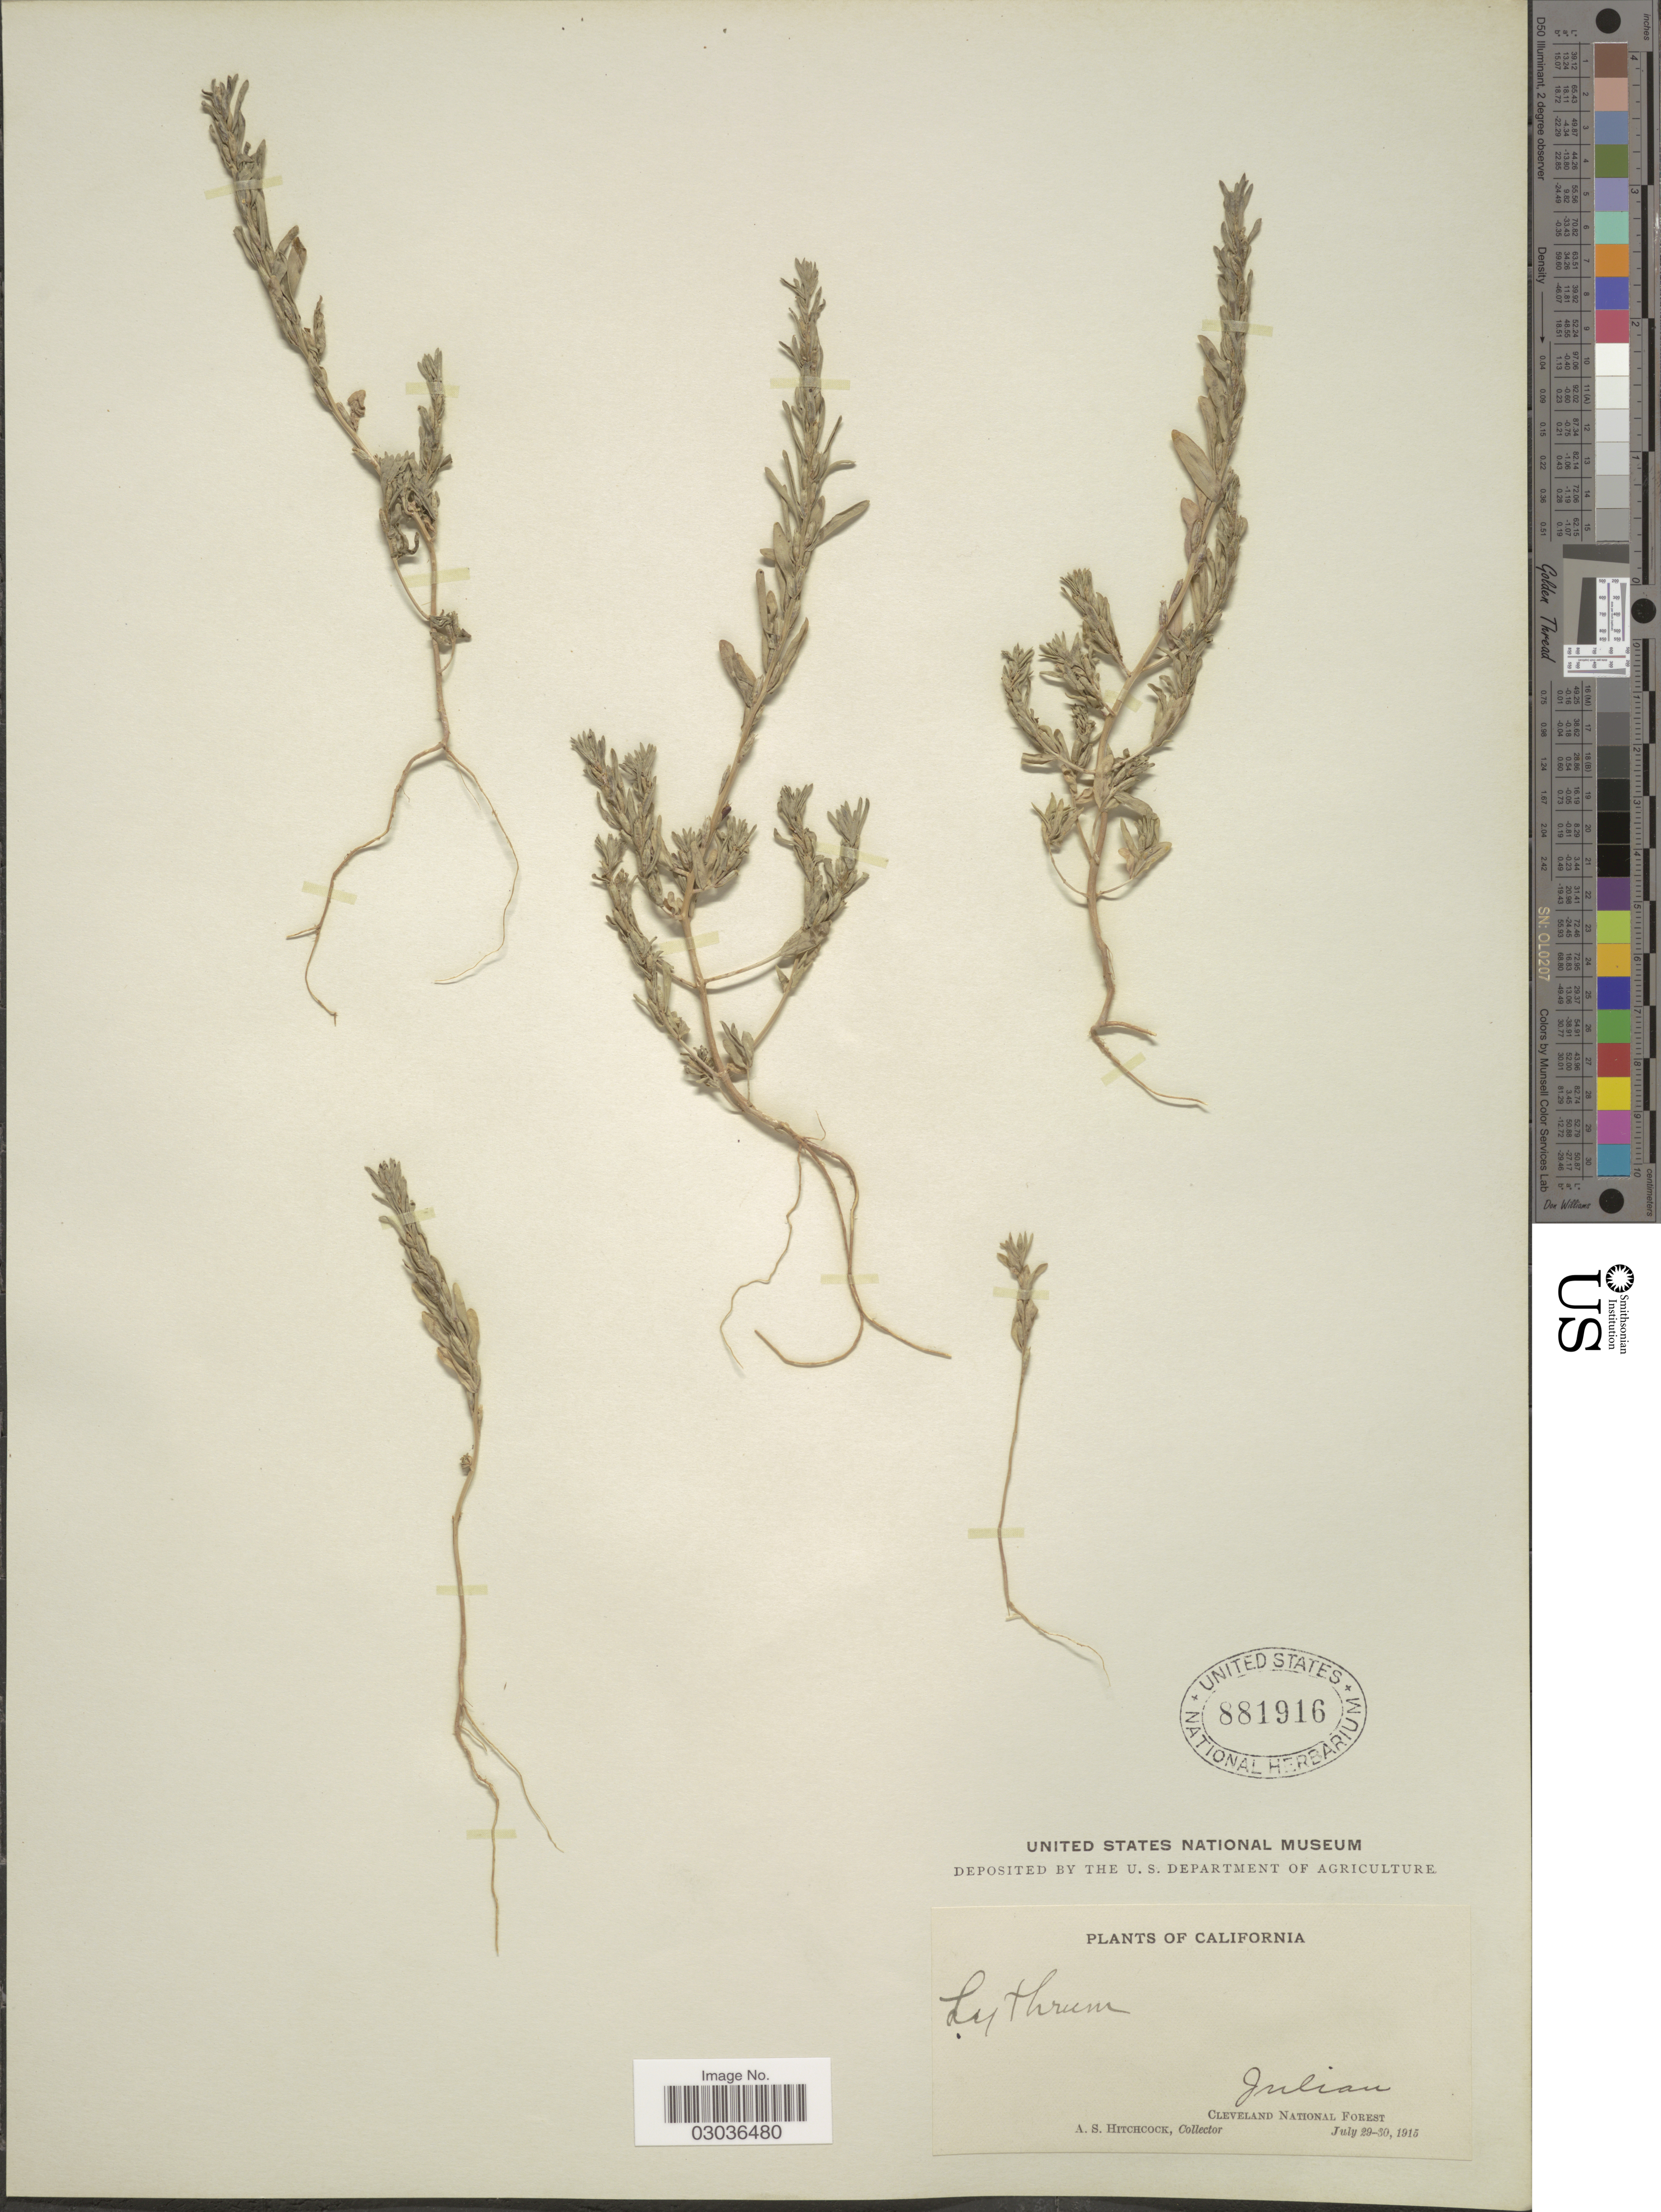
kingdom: Plantae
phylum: Tracheophyta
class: Magnoliopsida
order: Myrtales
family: Lythraceae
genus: Lythrum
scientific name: Lythrum adsurgens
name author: Greene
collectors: A. S. Hitchcock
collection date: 1915-07-29/1915-07-30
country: United States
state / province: California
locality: Julian. Cleveland National Forest.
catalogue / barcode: US 881916